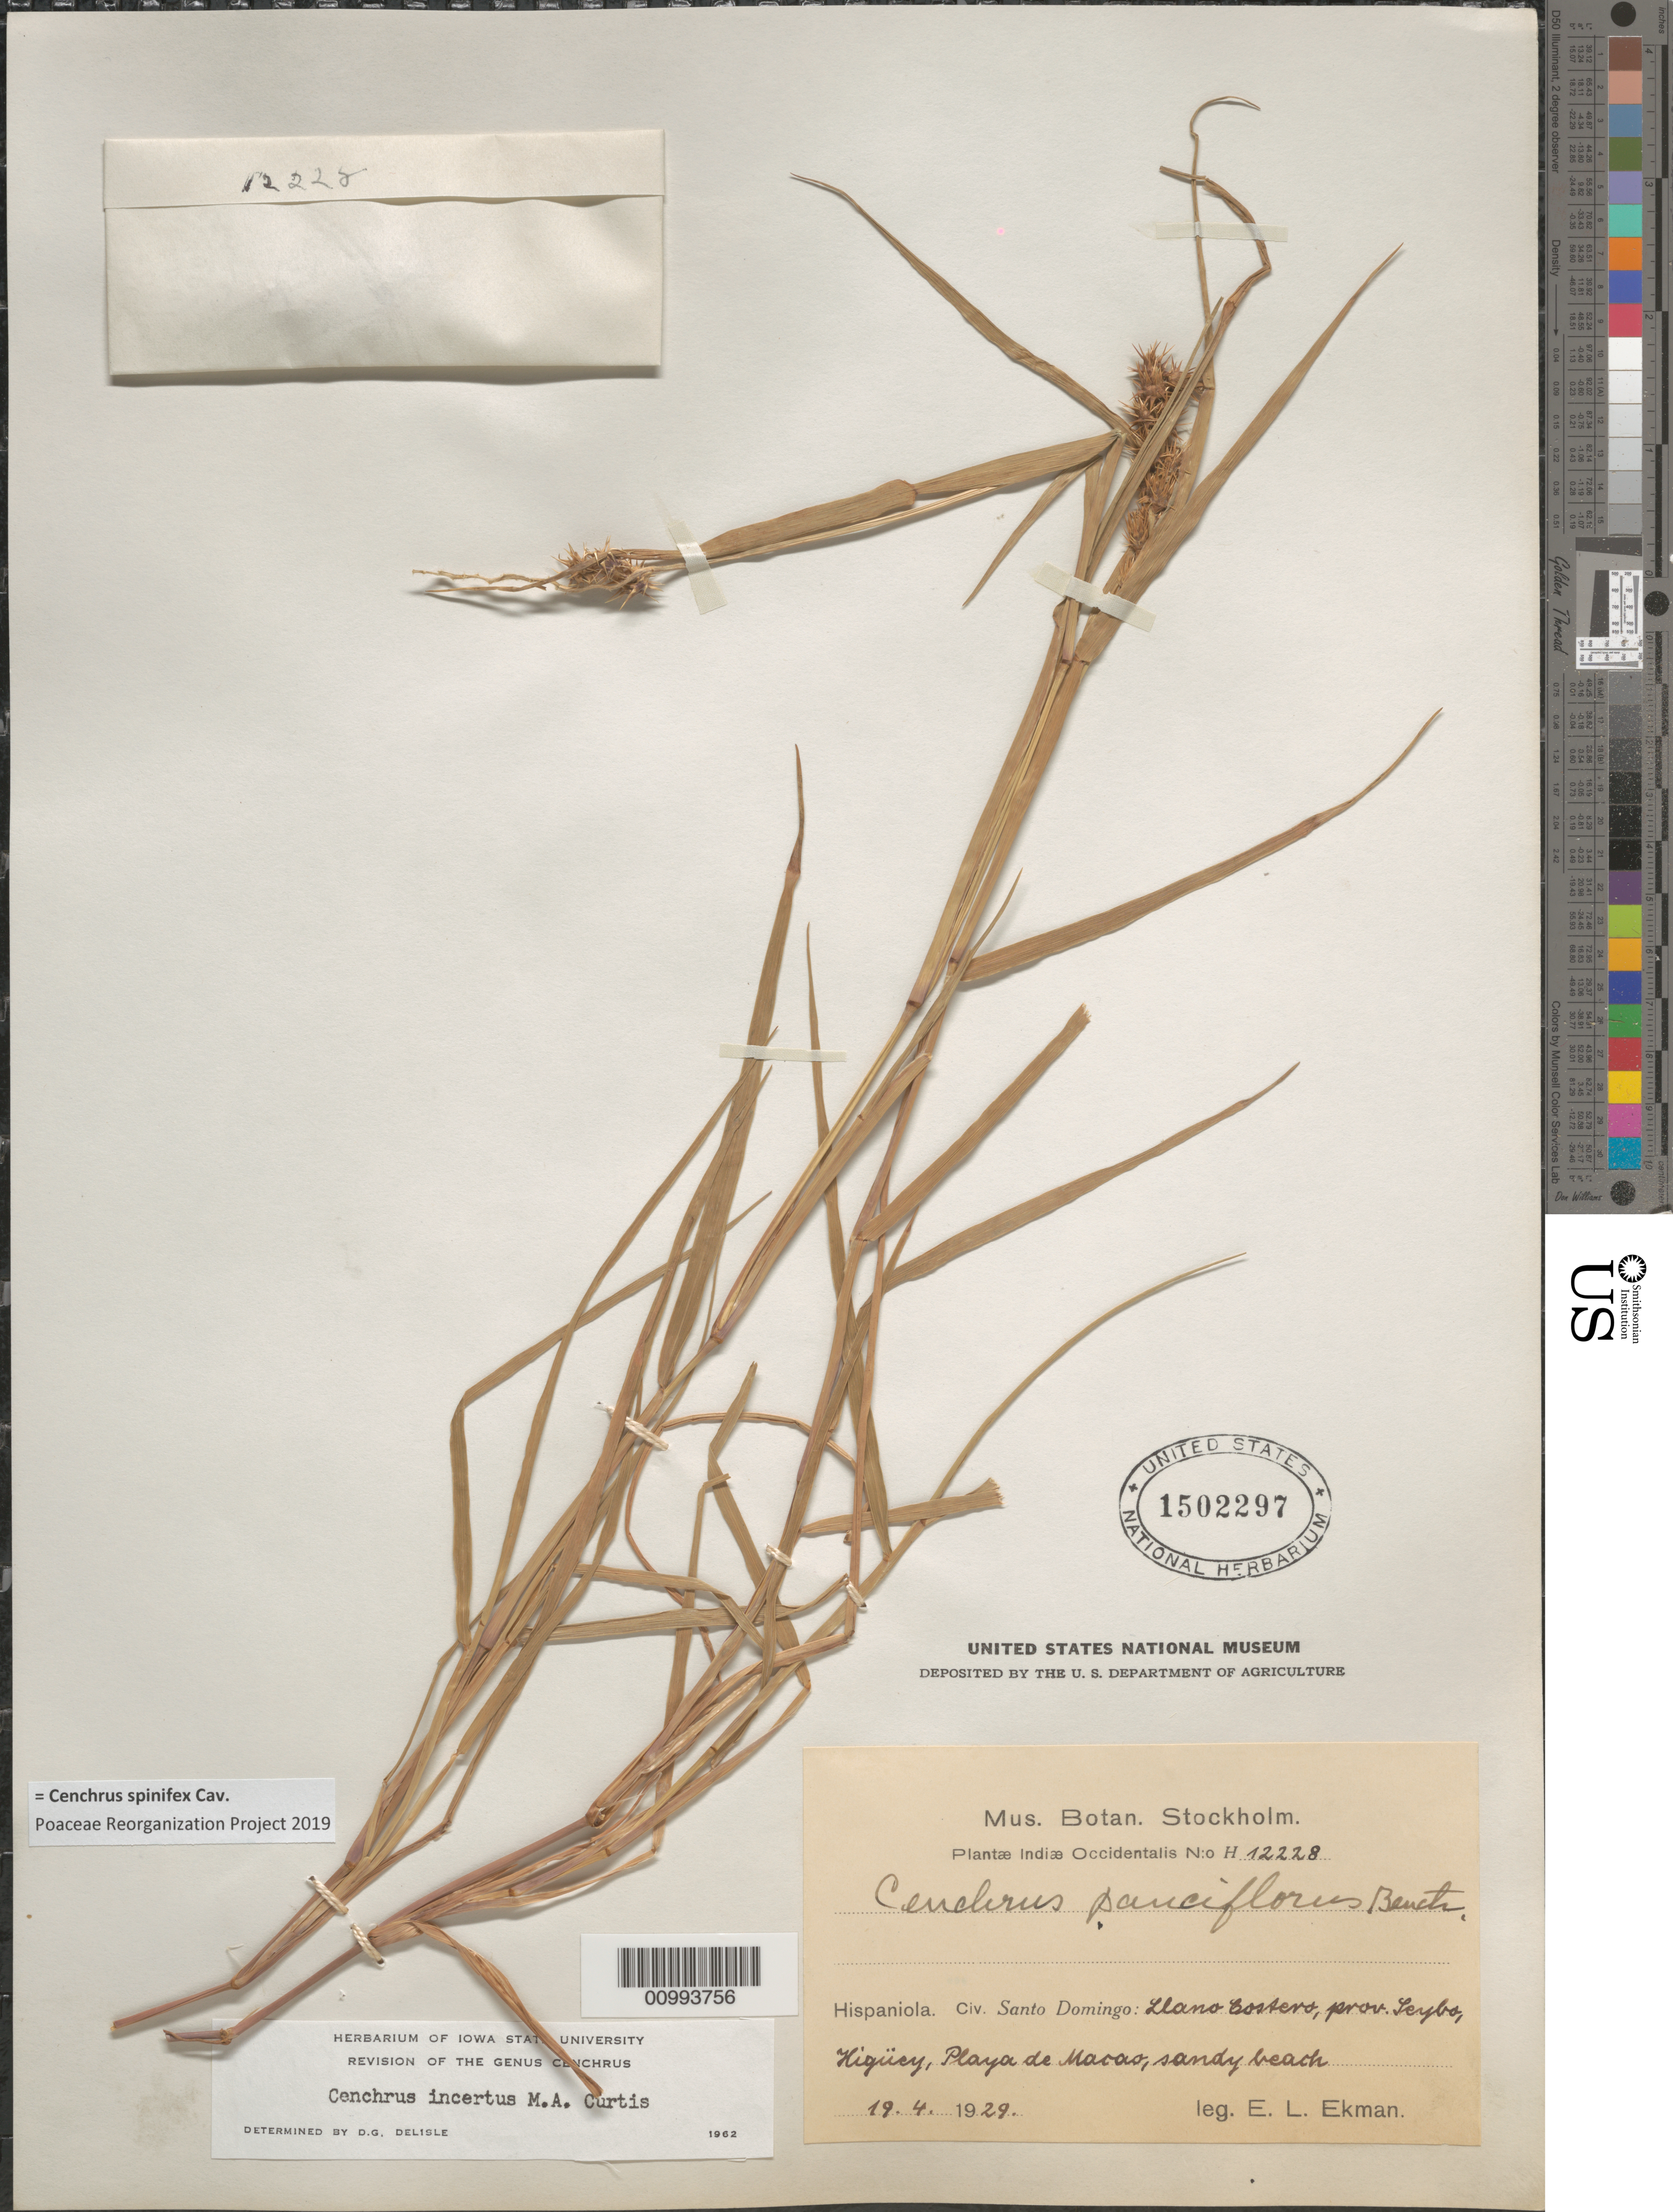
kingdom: Plantae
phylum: Tracheophyta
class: Liliopsida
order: Poales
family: Poaceae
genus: Cenchrus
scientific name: Cenchrus spinifex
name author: Cav.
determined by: Poaceae Reorganization Project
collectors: E. L. Ekman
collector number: H 12228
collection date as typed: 19 Apr 1929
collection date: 1929-04-19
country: Dominican Republic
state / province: El Seibo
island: Hispaniola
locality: Llano Costero, Playa de Macao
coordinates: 0 N, 0 E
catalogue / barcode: US 1502297